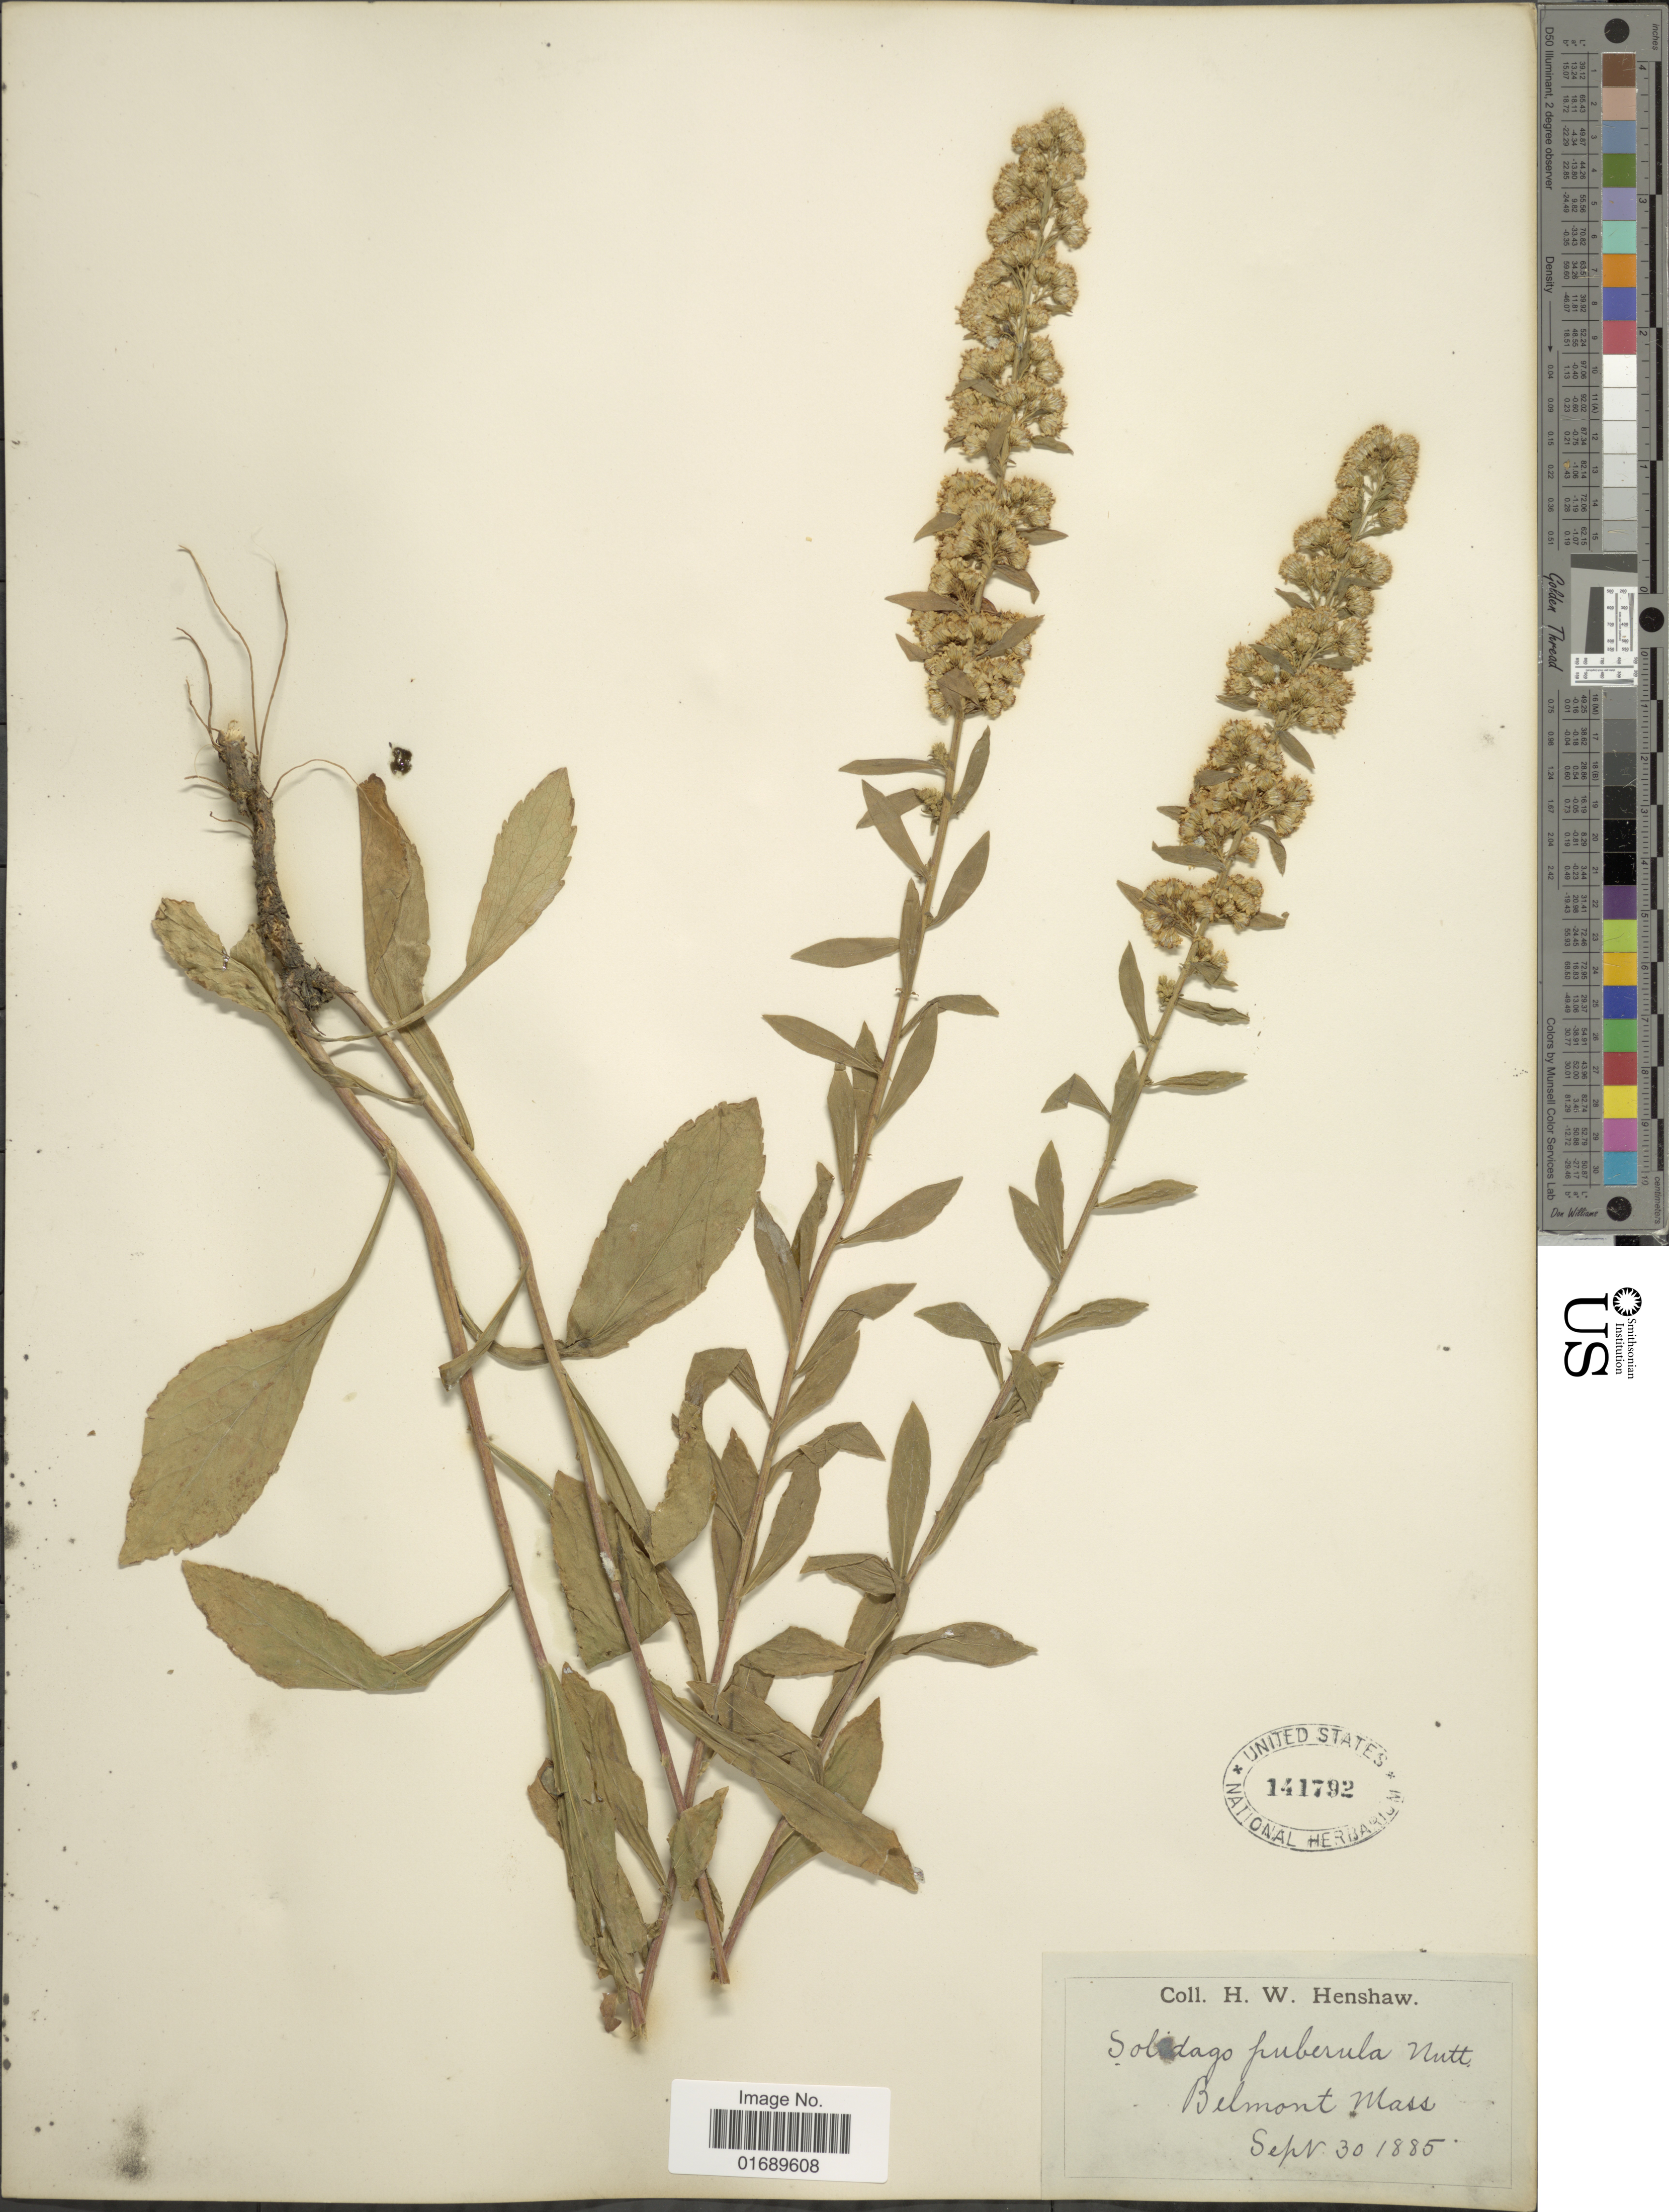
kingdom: Plantae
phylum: Tracheophyta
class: Magnoliopsida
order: Asterales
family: Asteraceae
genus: Solidago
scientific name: Solidago puberula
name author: Nutt.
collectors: H. Henshaw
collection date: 1885-09-30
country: United States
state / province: Massachusetts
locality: Belmont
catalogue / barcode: US 141792